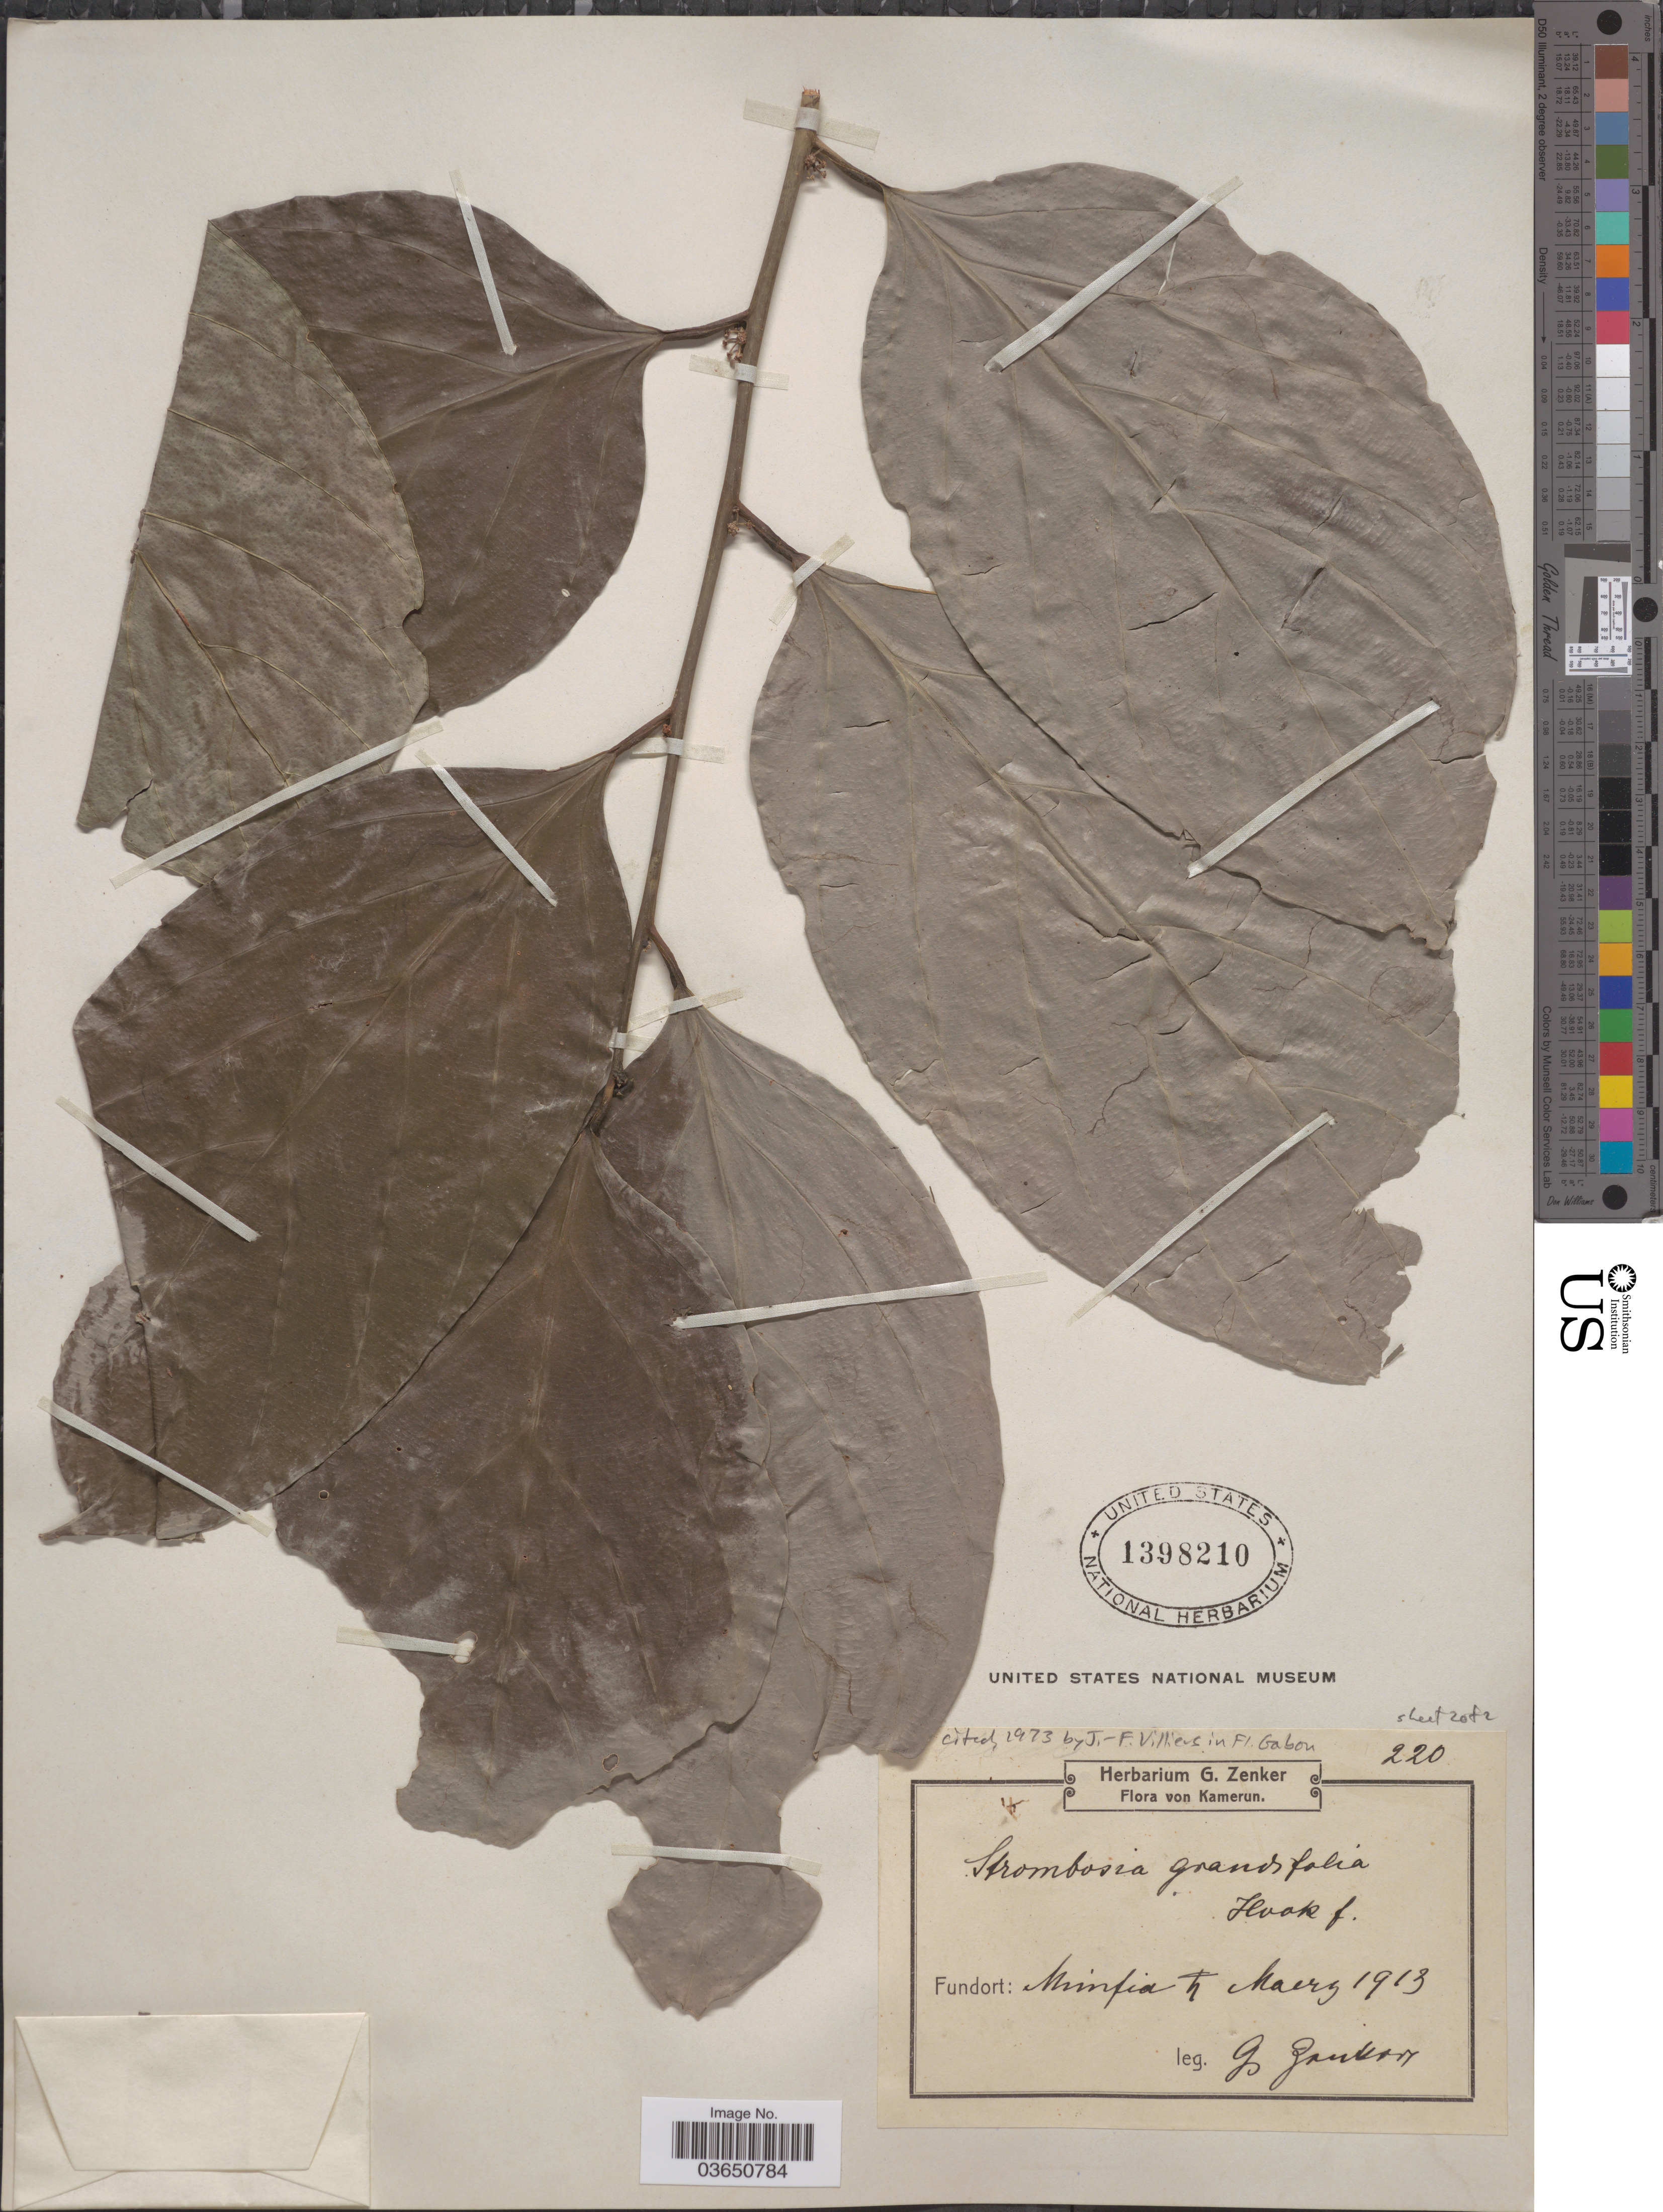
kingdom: Plantae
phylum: Tracheophyta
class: Magnoliopsida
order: Santalales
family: Strombosiaceae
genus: Strombosia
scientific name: Strombosia grandifolia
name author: Hook. f. ex Benth.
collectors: G. A. Zenker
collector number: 220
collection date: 1913-03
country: Cameroon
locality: Mimfia.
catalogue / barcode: US 1398210